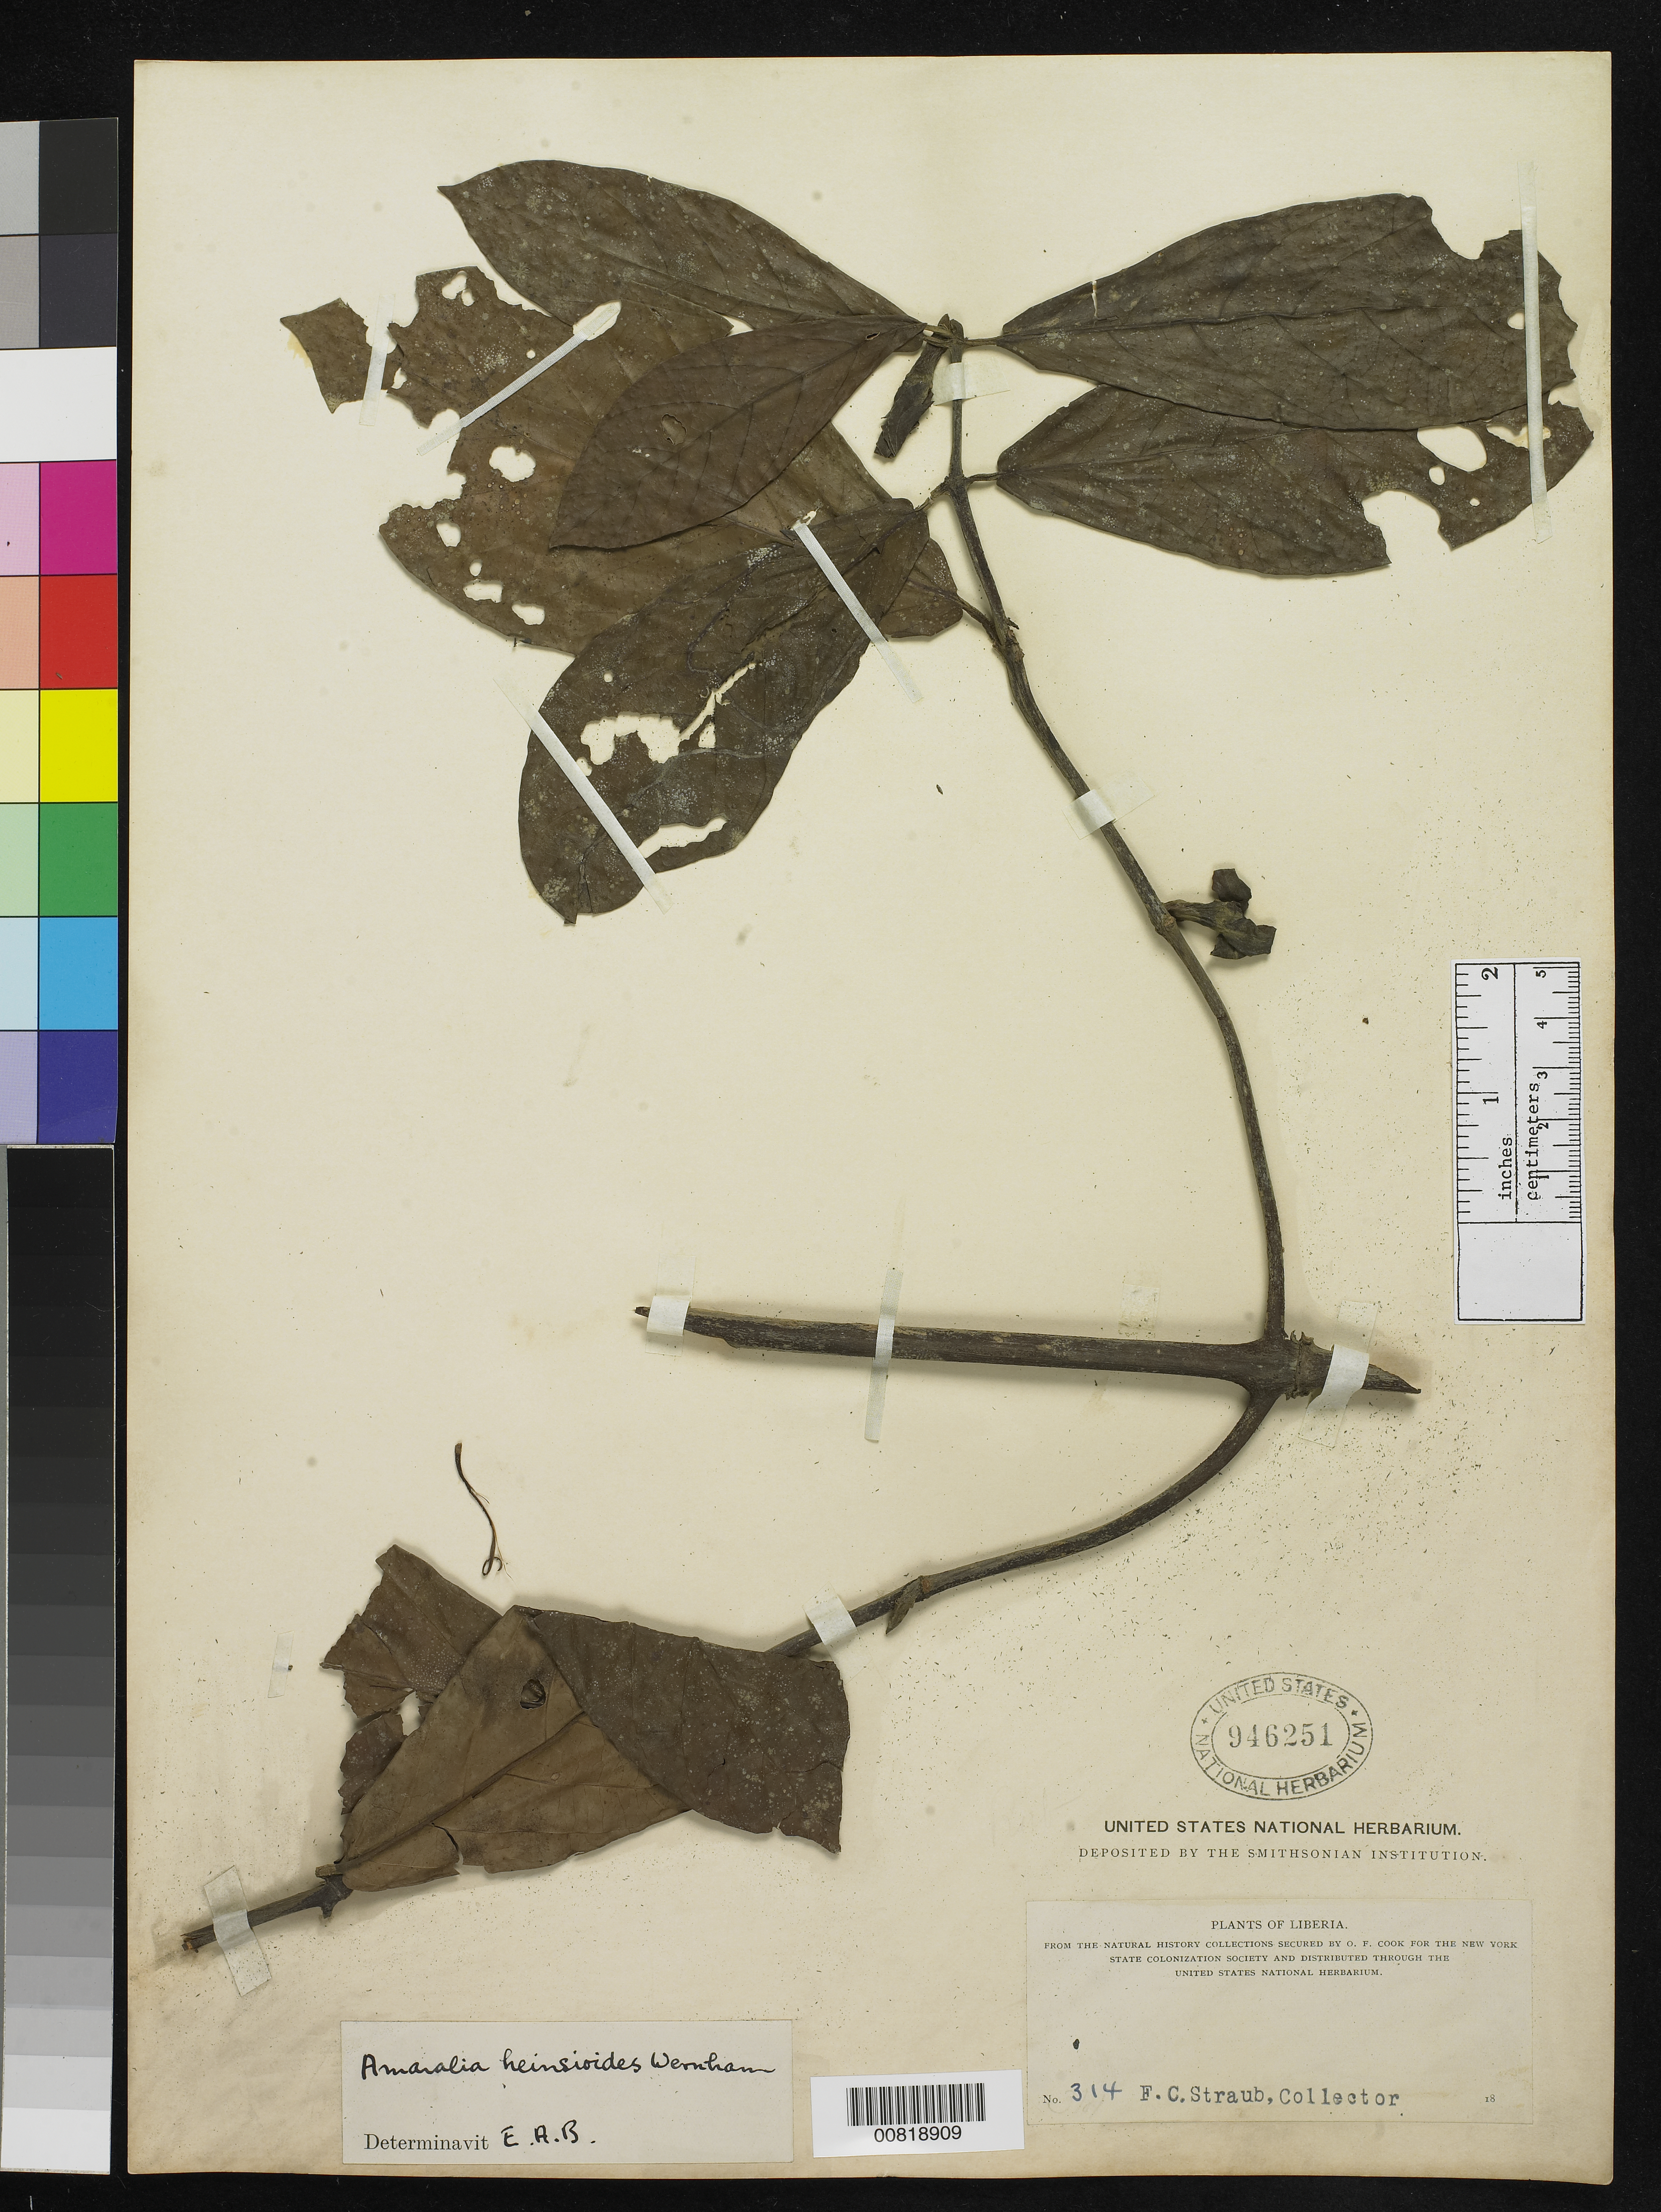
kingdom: Plantae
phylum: Tracheophyta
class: Magnoliopsida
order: Gentianales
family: Rubiaceae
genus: Amaralia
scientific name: Amaralia heinsioides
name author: Wernham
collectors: F. Straub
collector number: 314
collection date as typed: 18--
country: Liberia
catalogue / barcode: US 946251